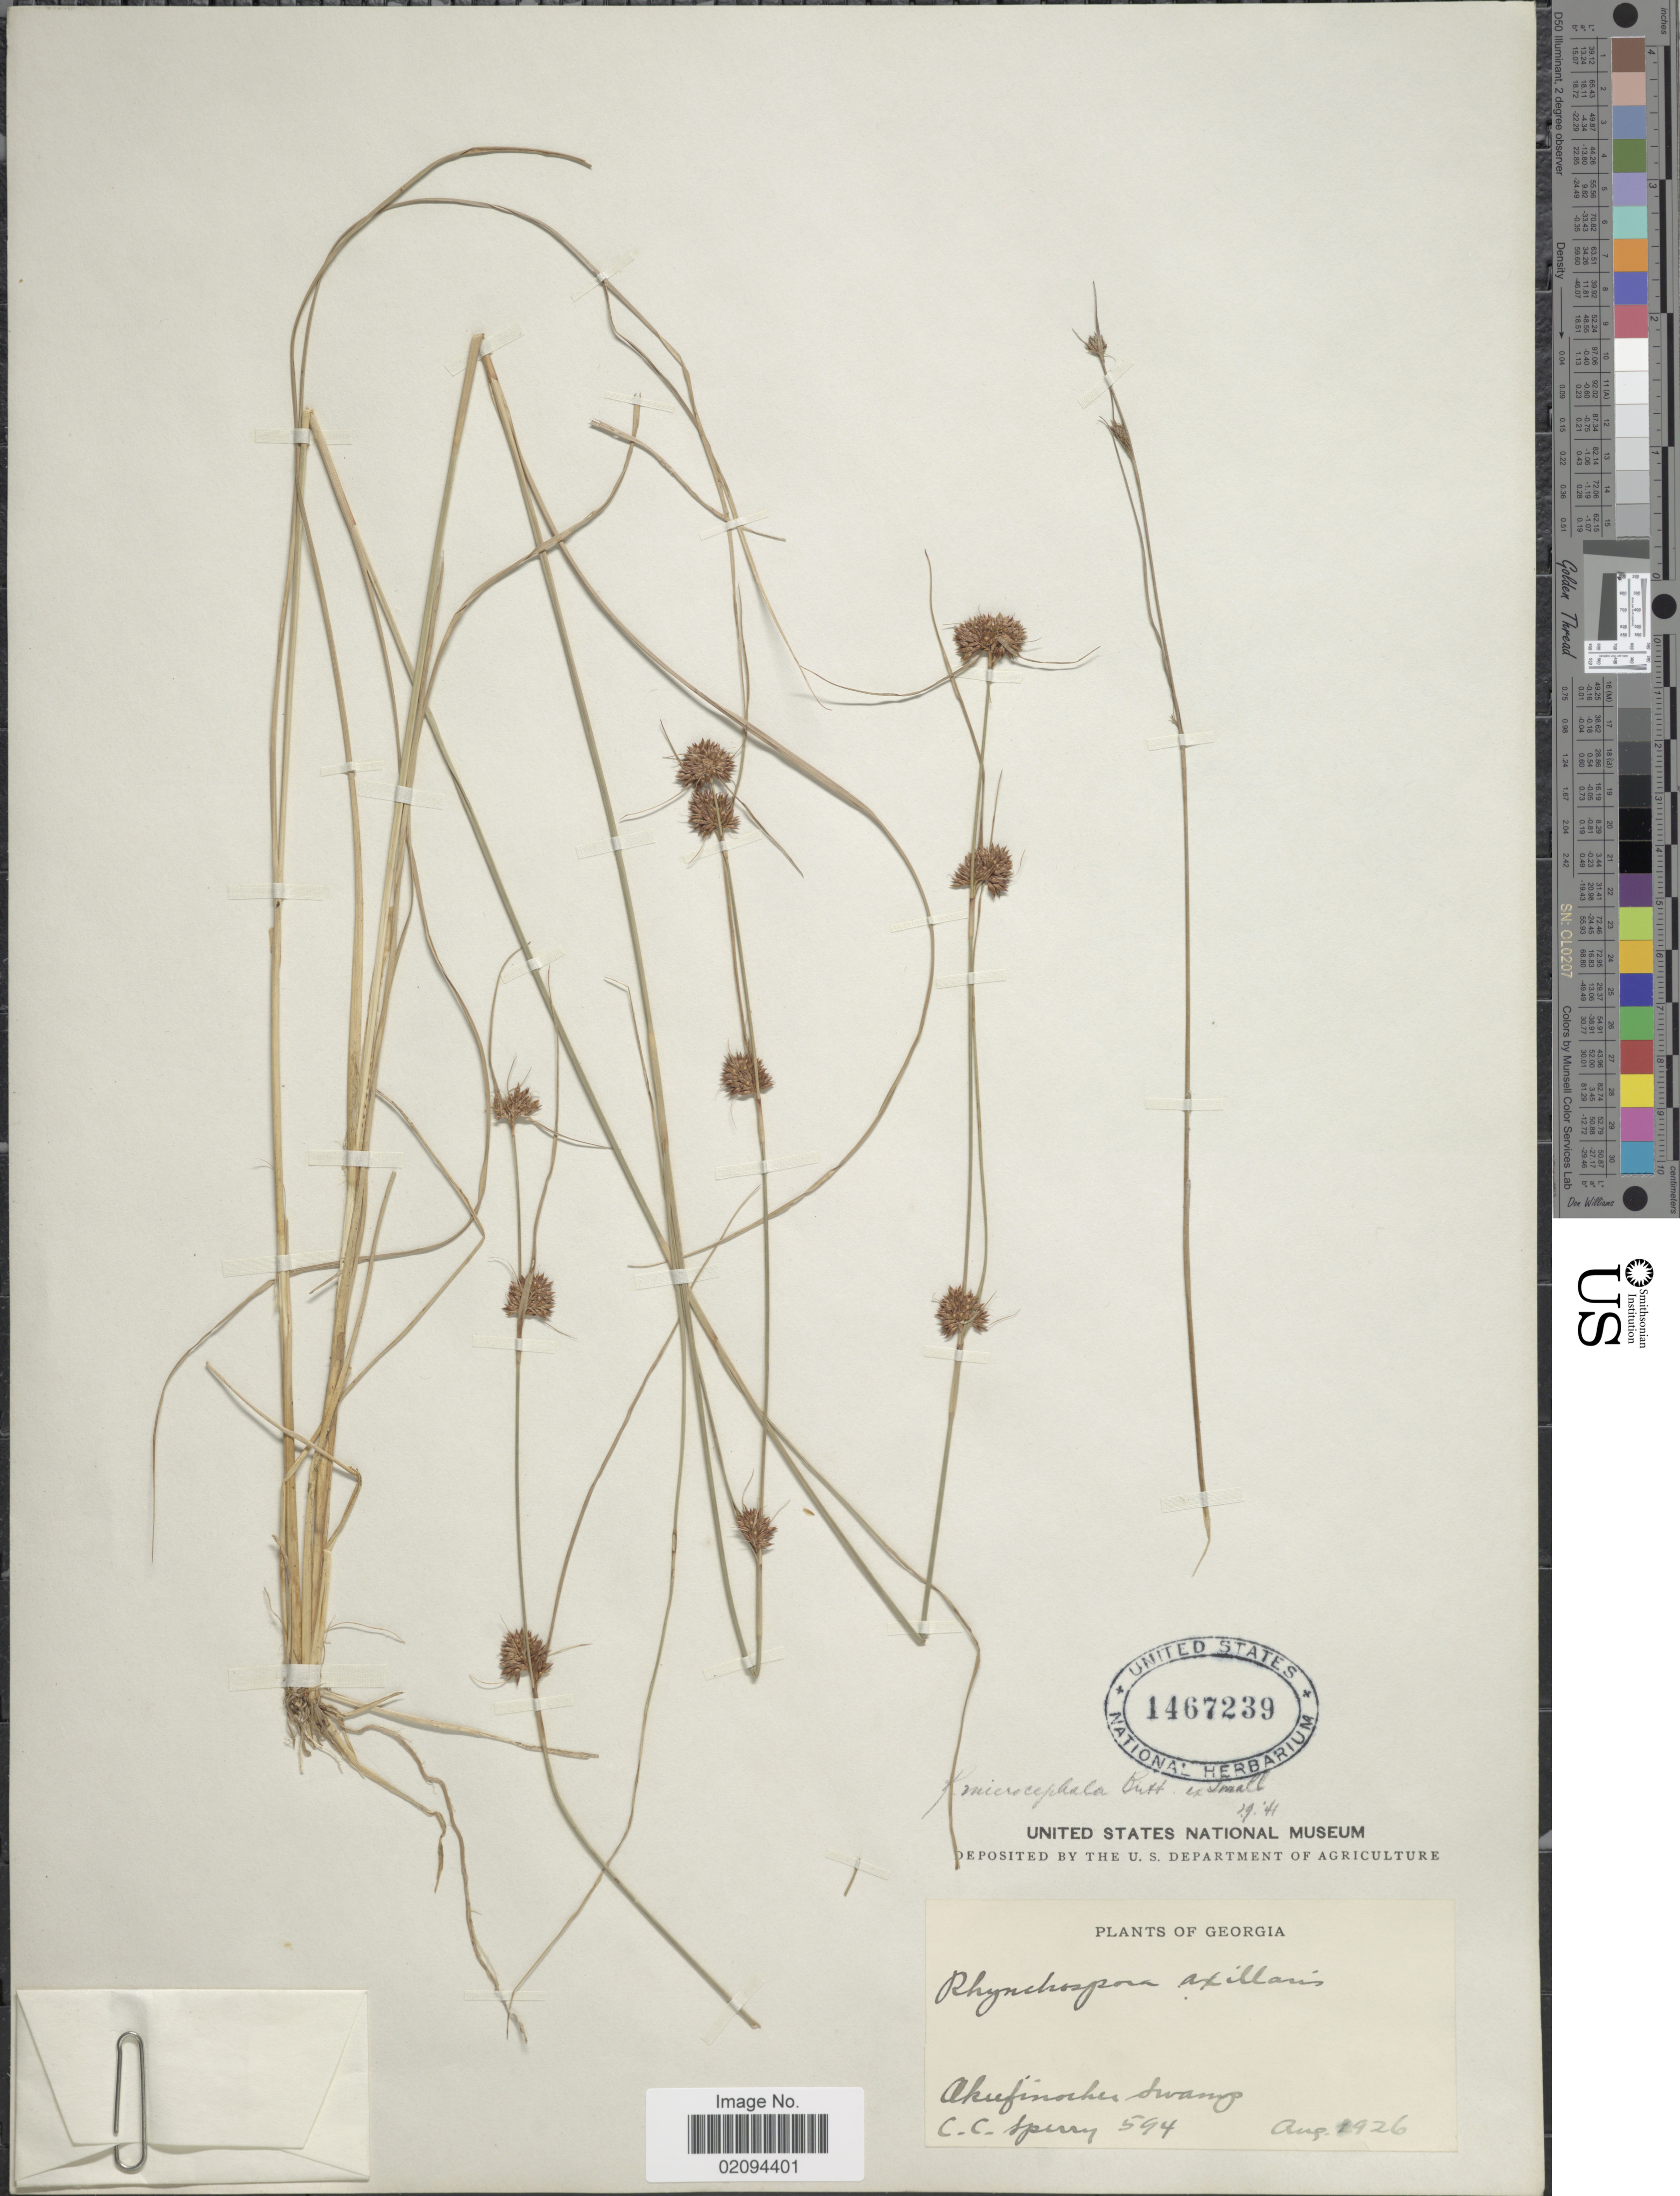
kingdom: Plantae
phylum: Tracheophyta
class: Liliopsida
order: Poales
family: Cyperaceae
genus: Rhynchospora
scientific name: Rhynchospora microcephala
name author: (Britton) Britton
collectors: C. C. Sperry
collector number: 594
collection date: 1926-08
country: United States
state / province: Georgia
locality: Okeefinockee Swamp.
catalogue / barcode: US 1467239